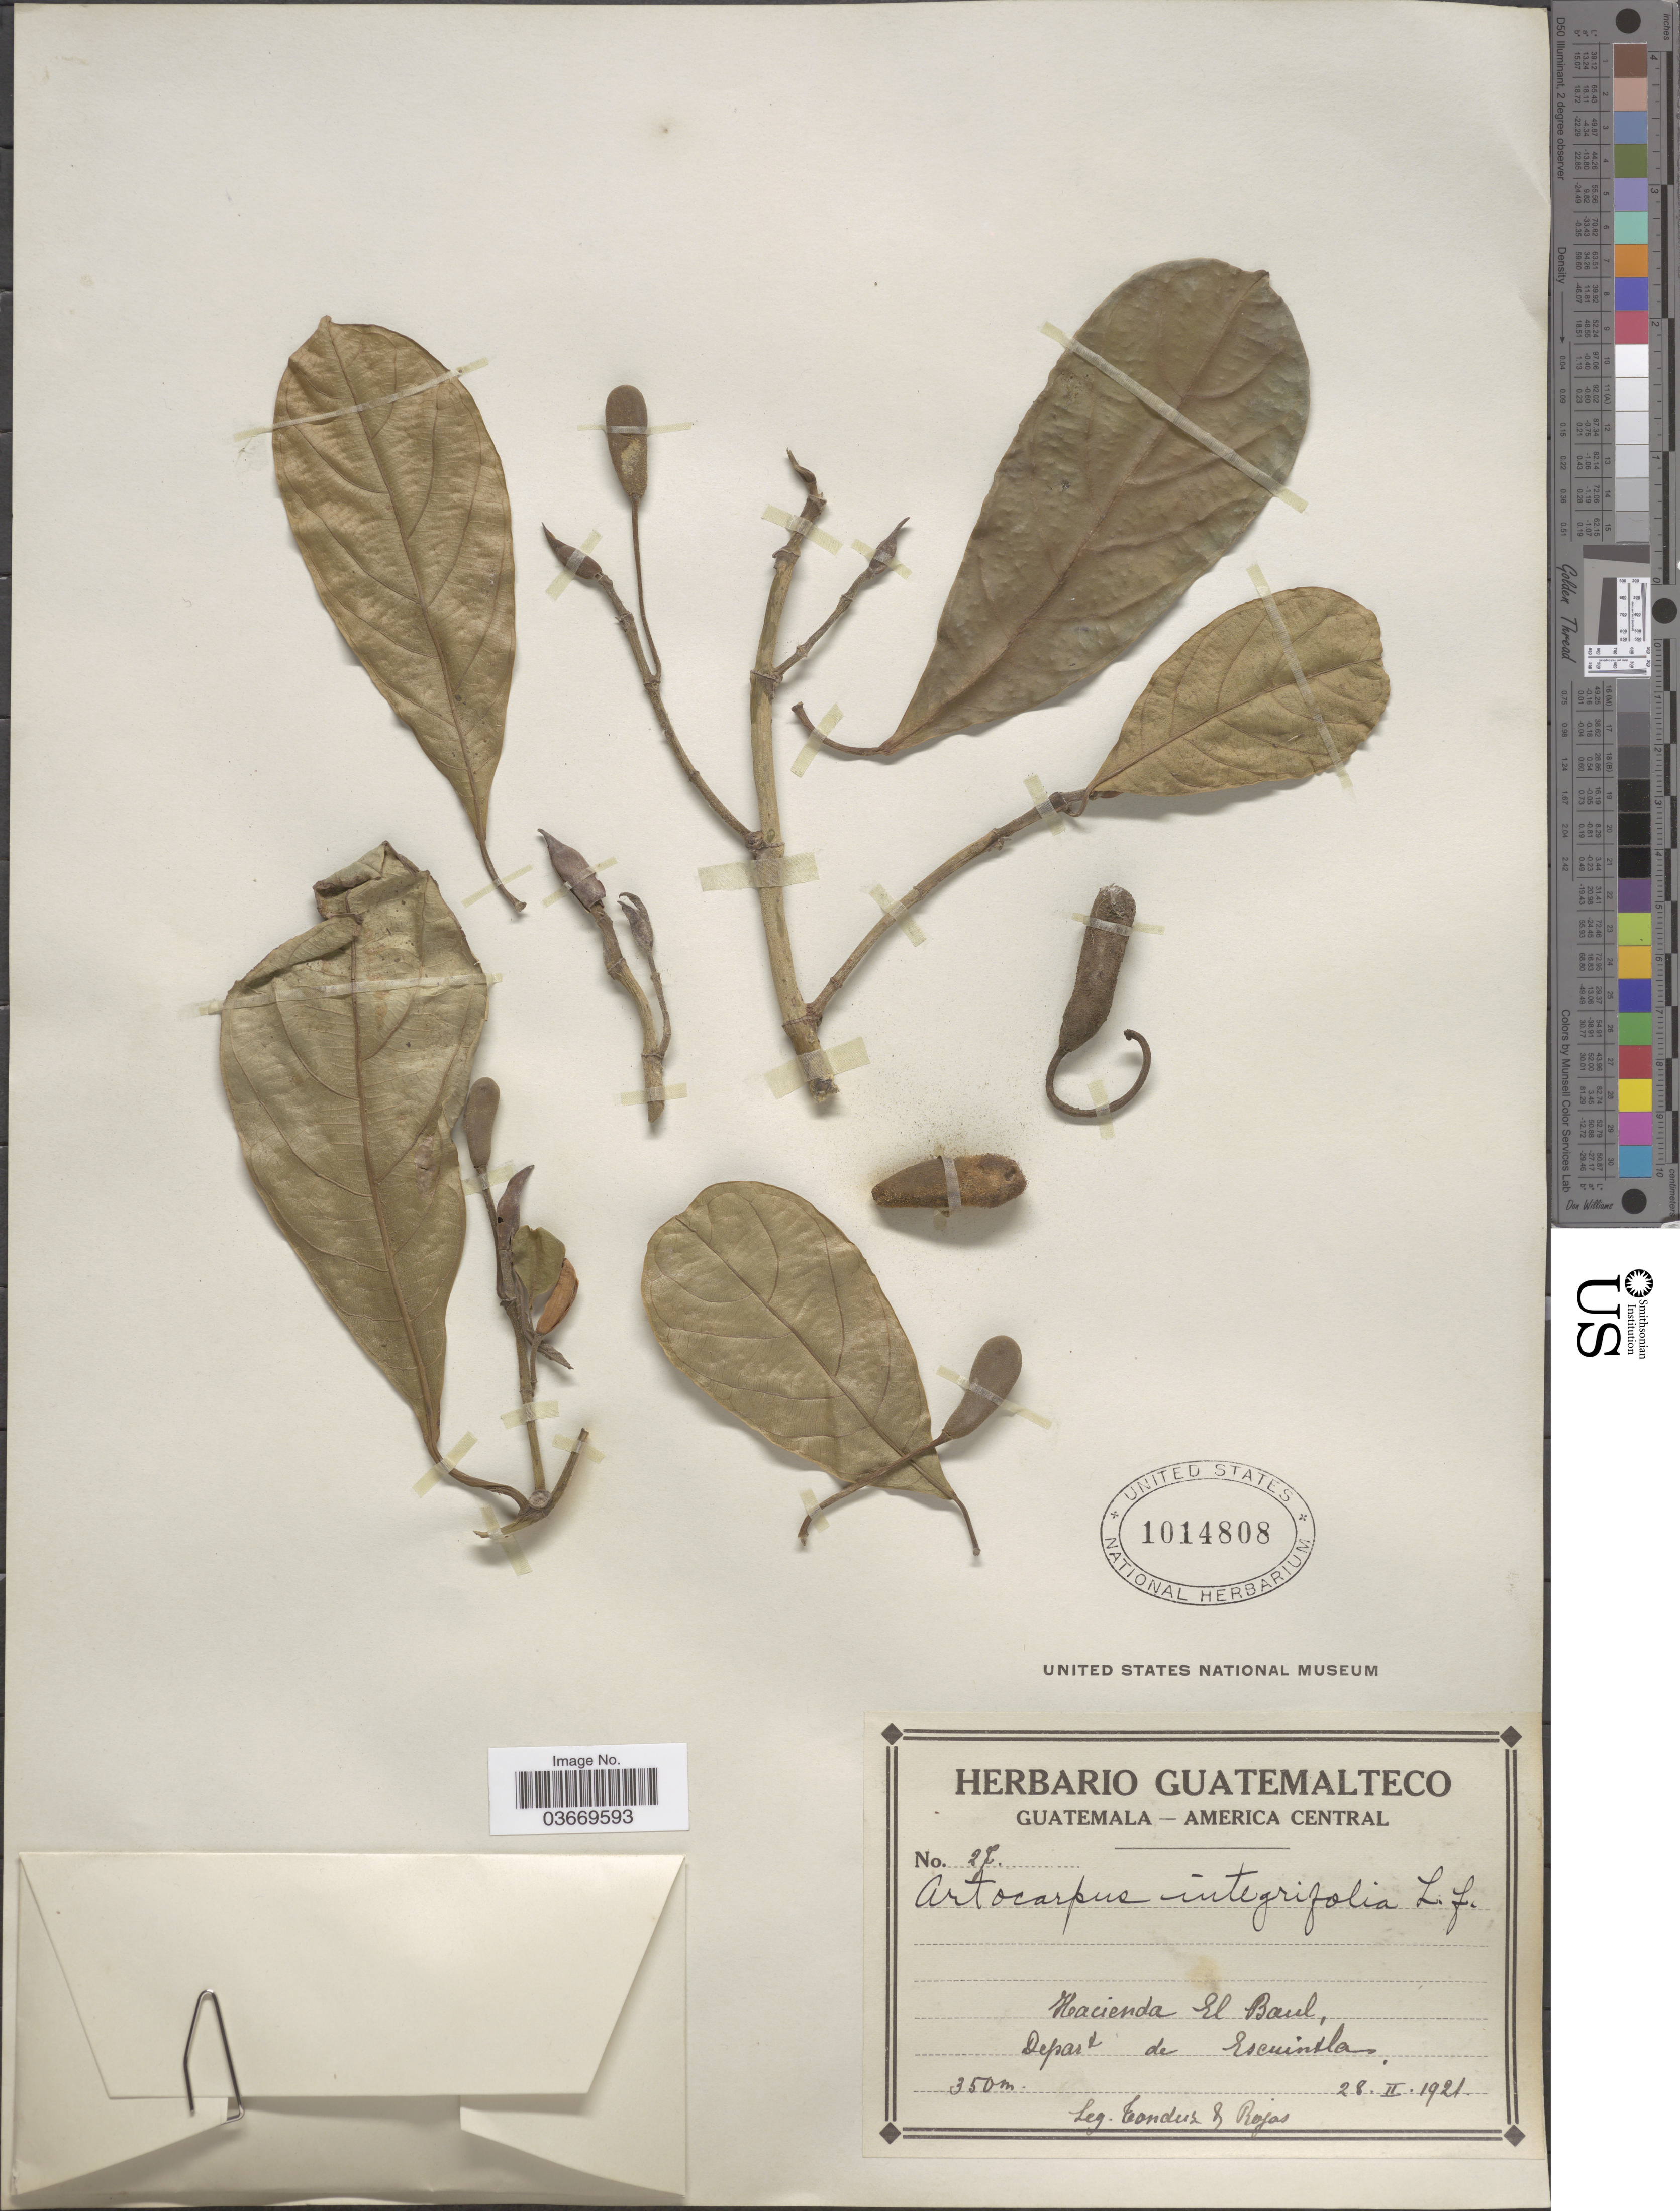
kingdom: Plantae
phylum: Tracheophyta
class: Magnoliopsida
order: Rosales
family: Moraceae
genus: Artocarpus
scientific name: Artocarpus integrifolius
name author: L. f.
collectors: Tonduz & Rojas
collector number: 27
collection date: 1921-02-28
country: Guatemala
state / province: Escuintla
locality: Hacienda El Baul, Depart. de Escuintla.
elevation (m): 350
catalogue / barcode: US 1014808